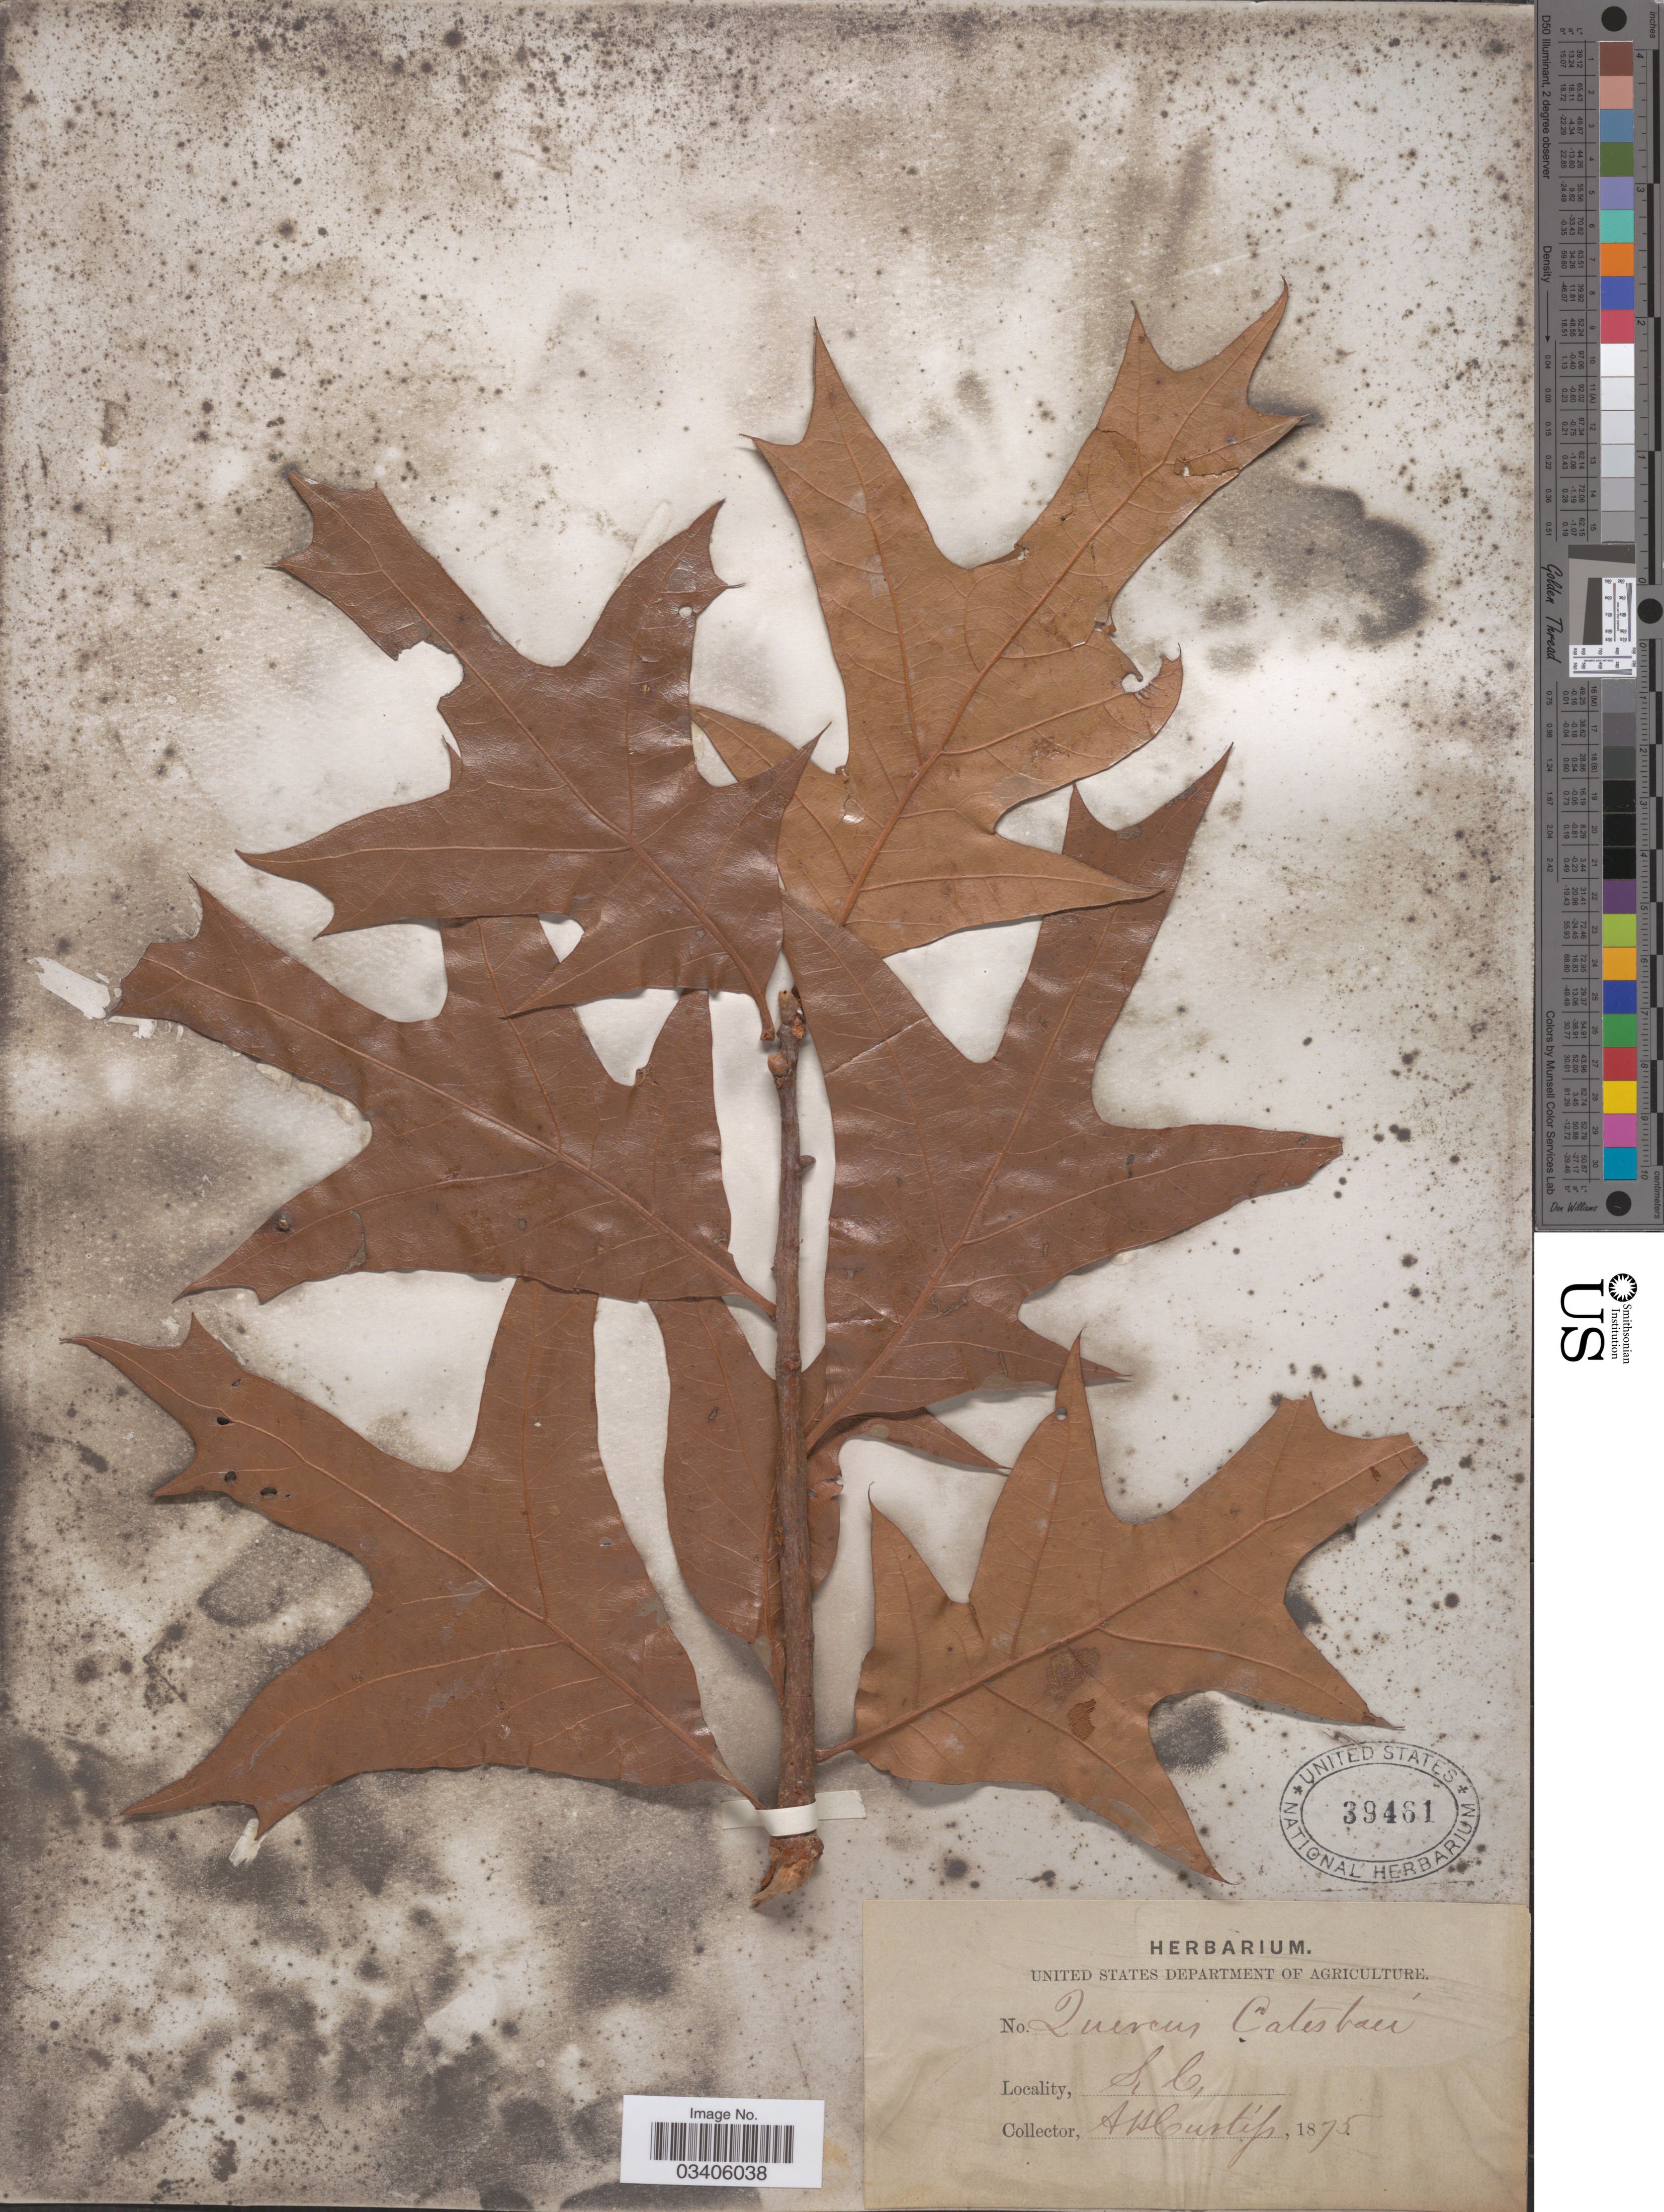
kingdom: Plantae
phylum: Tracheophyta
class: Magnoliopsida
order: Fagales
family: Fagaceae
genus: Quercus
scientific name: Quercus laevis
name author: Walter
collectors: A. H. Curtiss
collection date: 1875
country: United States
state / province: South Carolina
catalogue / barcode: US 39461